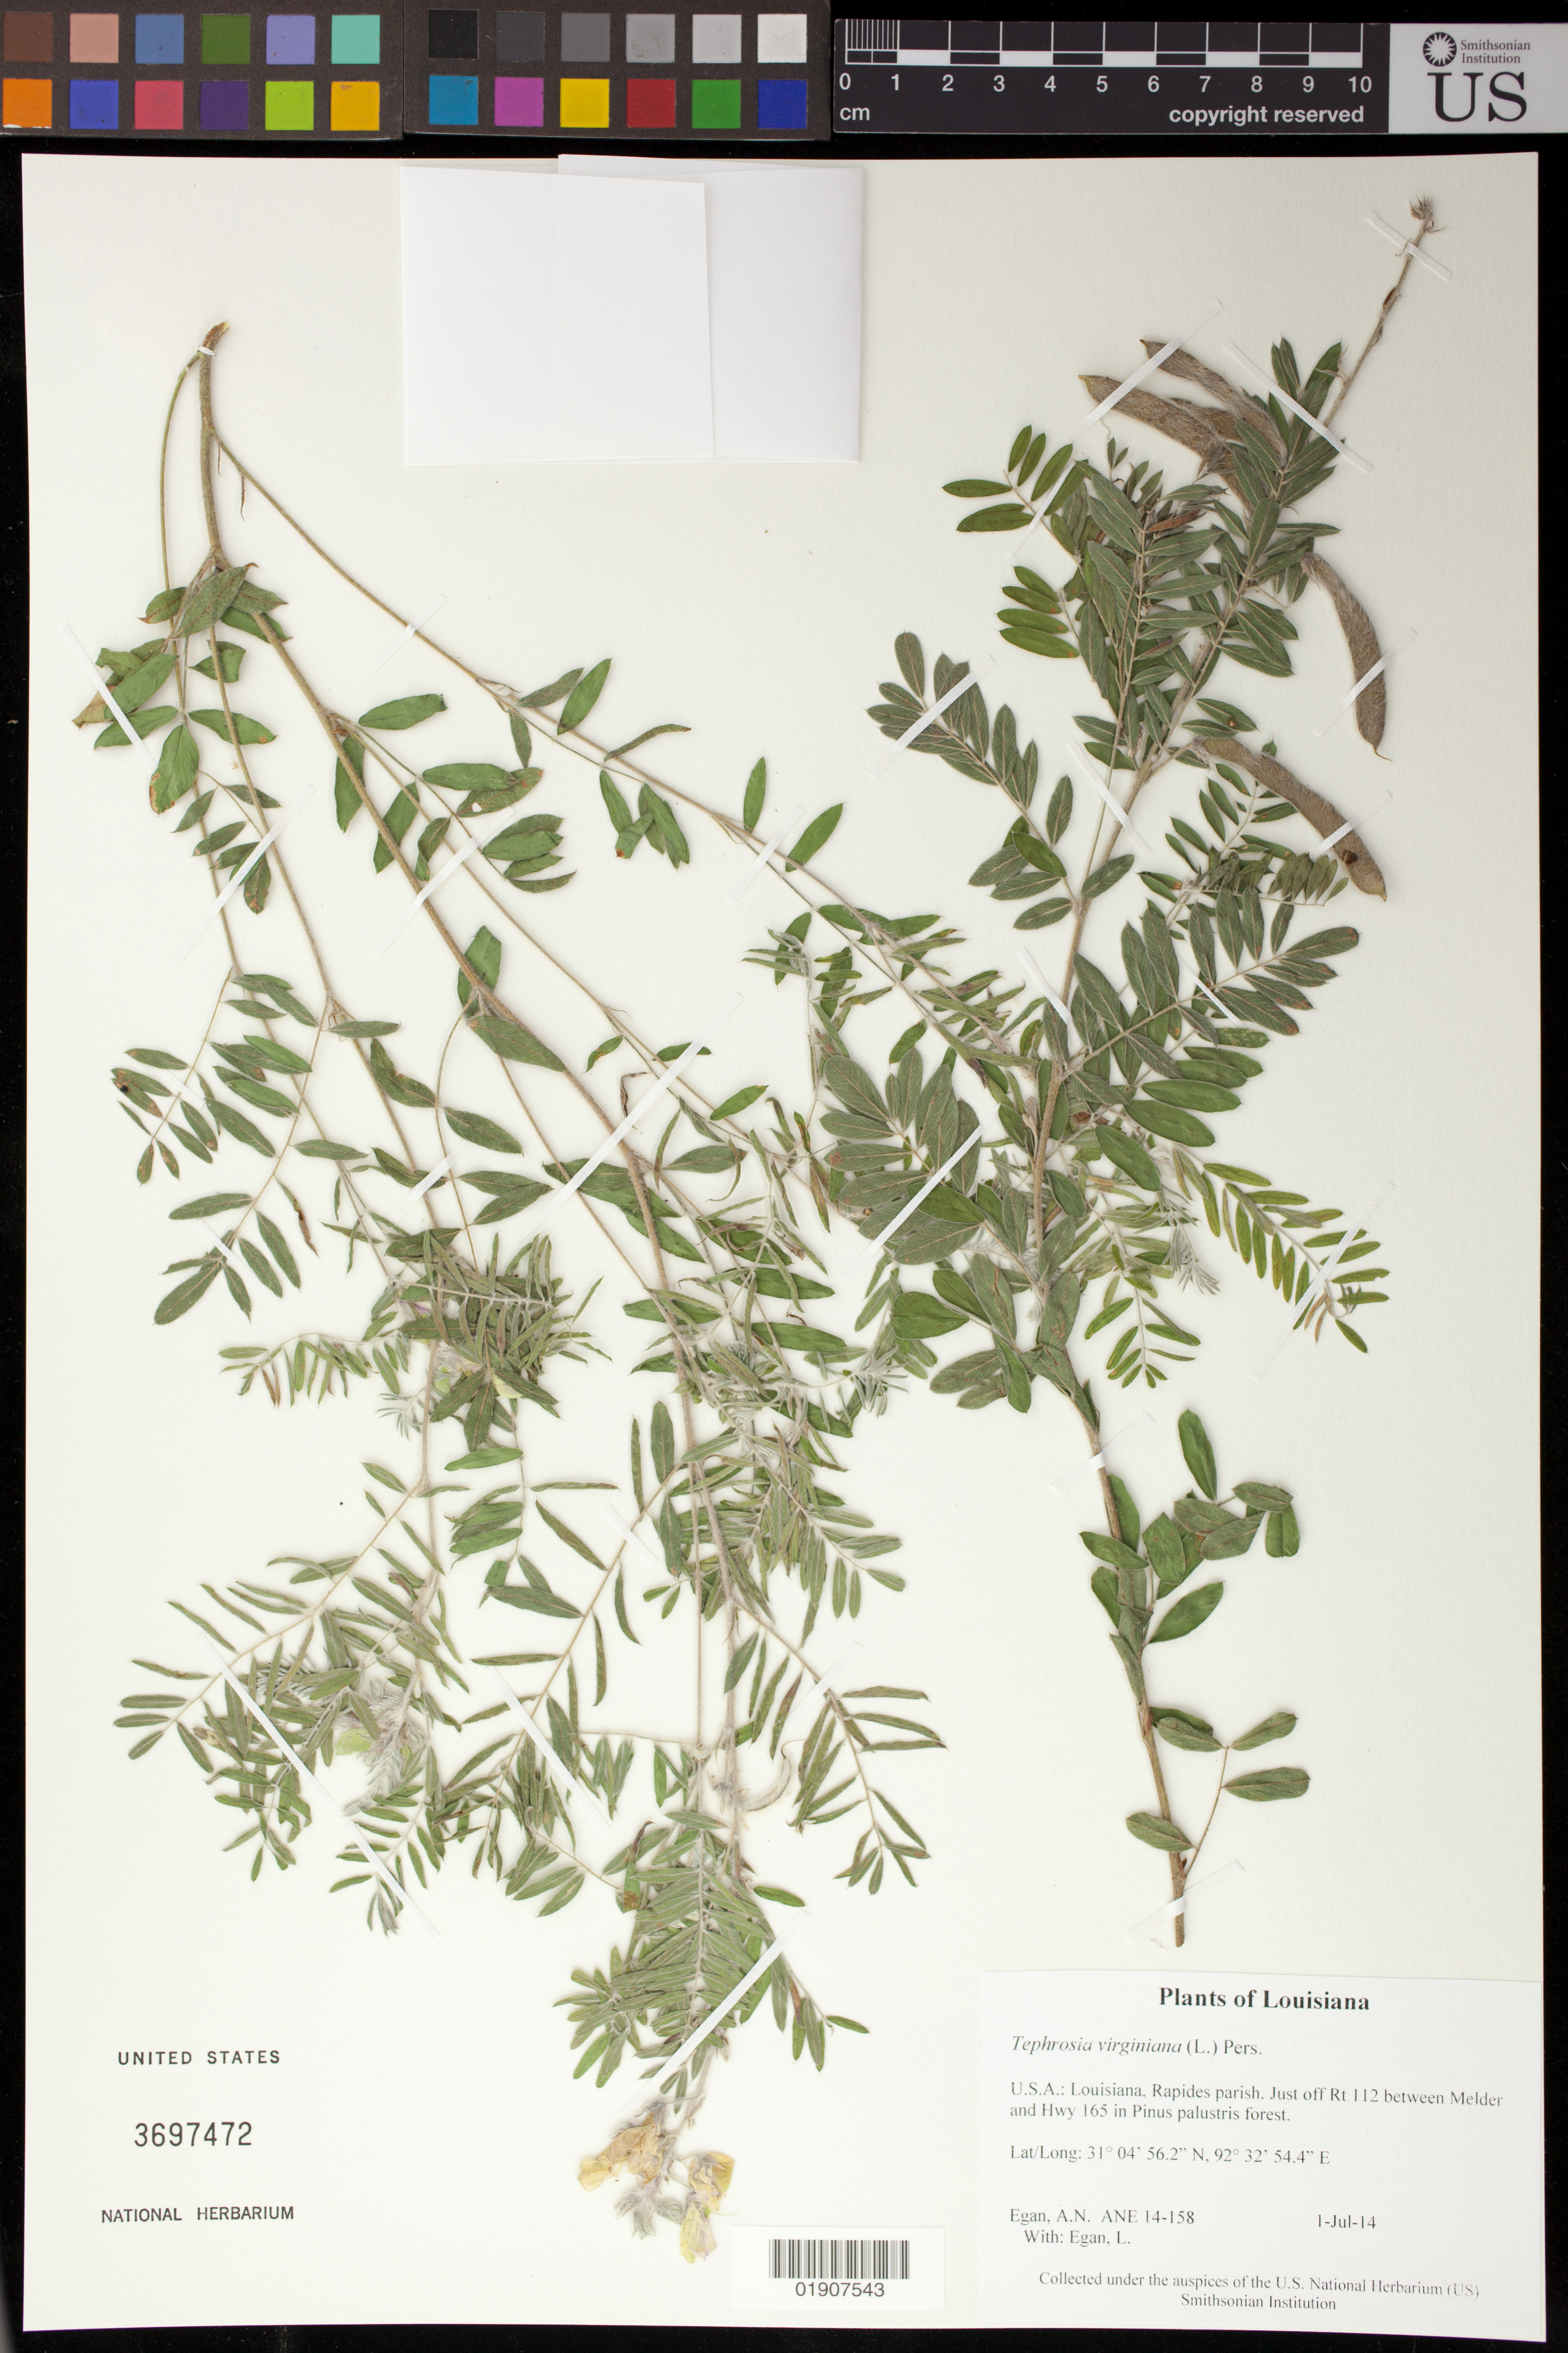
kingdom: Plantae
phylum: Tracheophyta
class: Magnoliopsida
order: Fabales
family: Fabaceae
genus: Tephrosia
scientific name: Tephrosia virginiana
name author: (L.) Pers.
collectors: A. N. Egan & L. Egan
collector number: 14-158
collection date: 2014-07-01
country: United States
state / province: Louisiana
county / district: Rapides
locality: Just off Rt 112 between Melder and Hwy 165 in Pinus palustris forest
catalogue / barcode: US 3697472